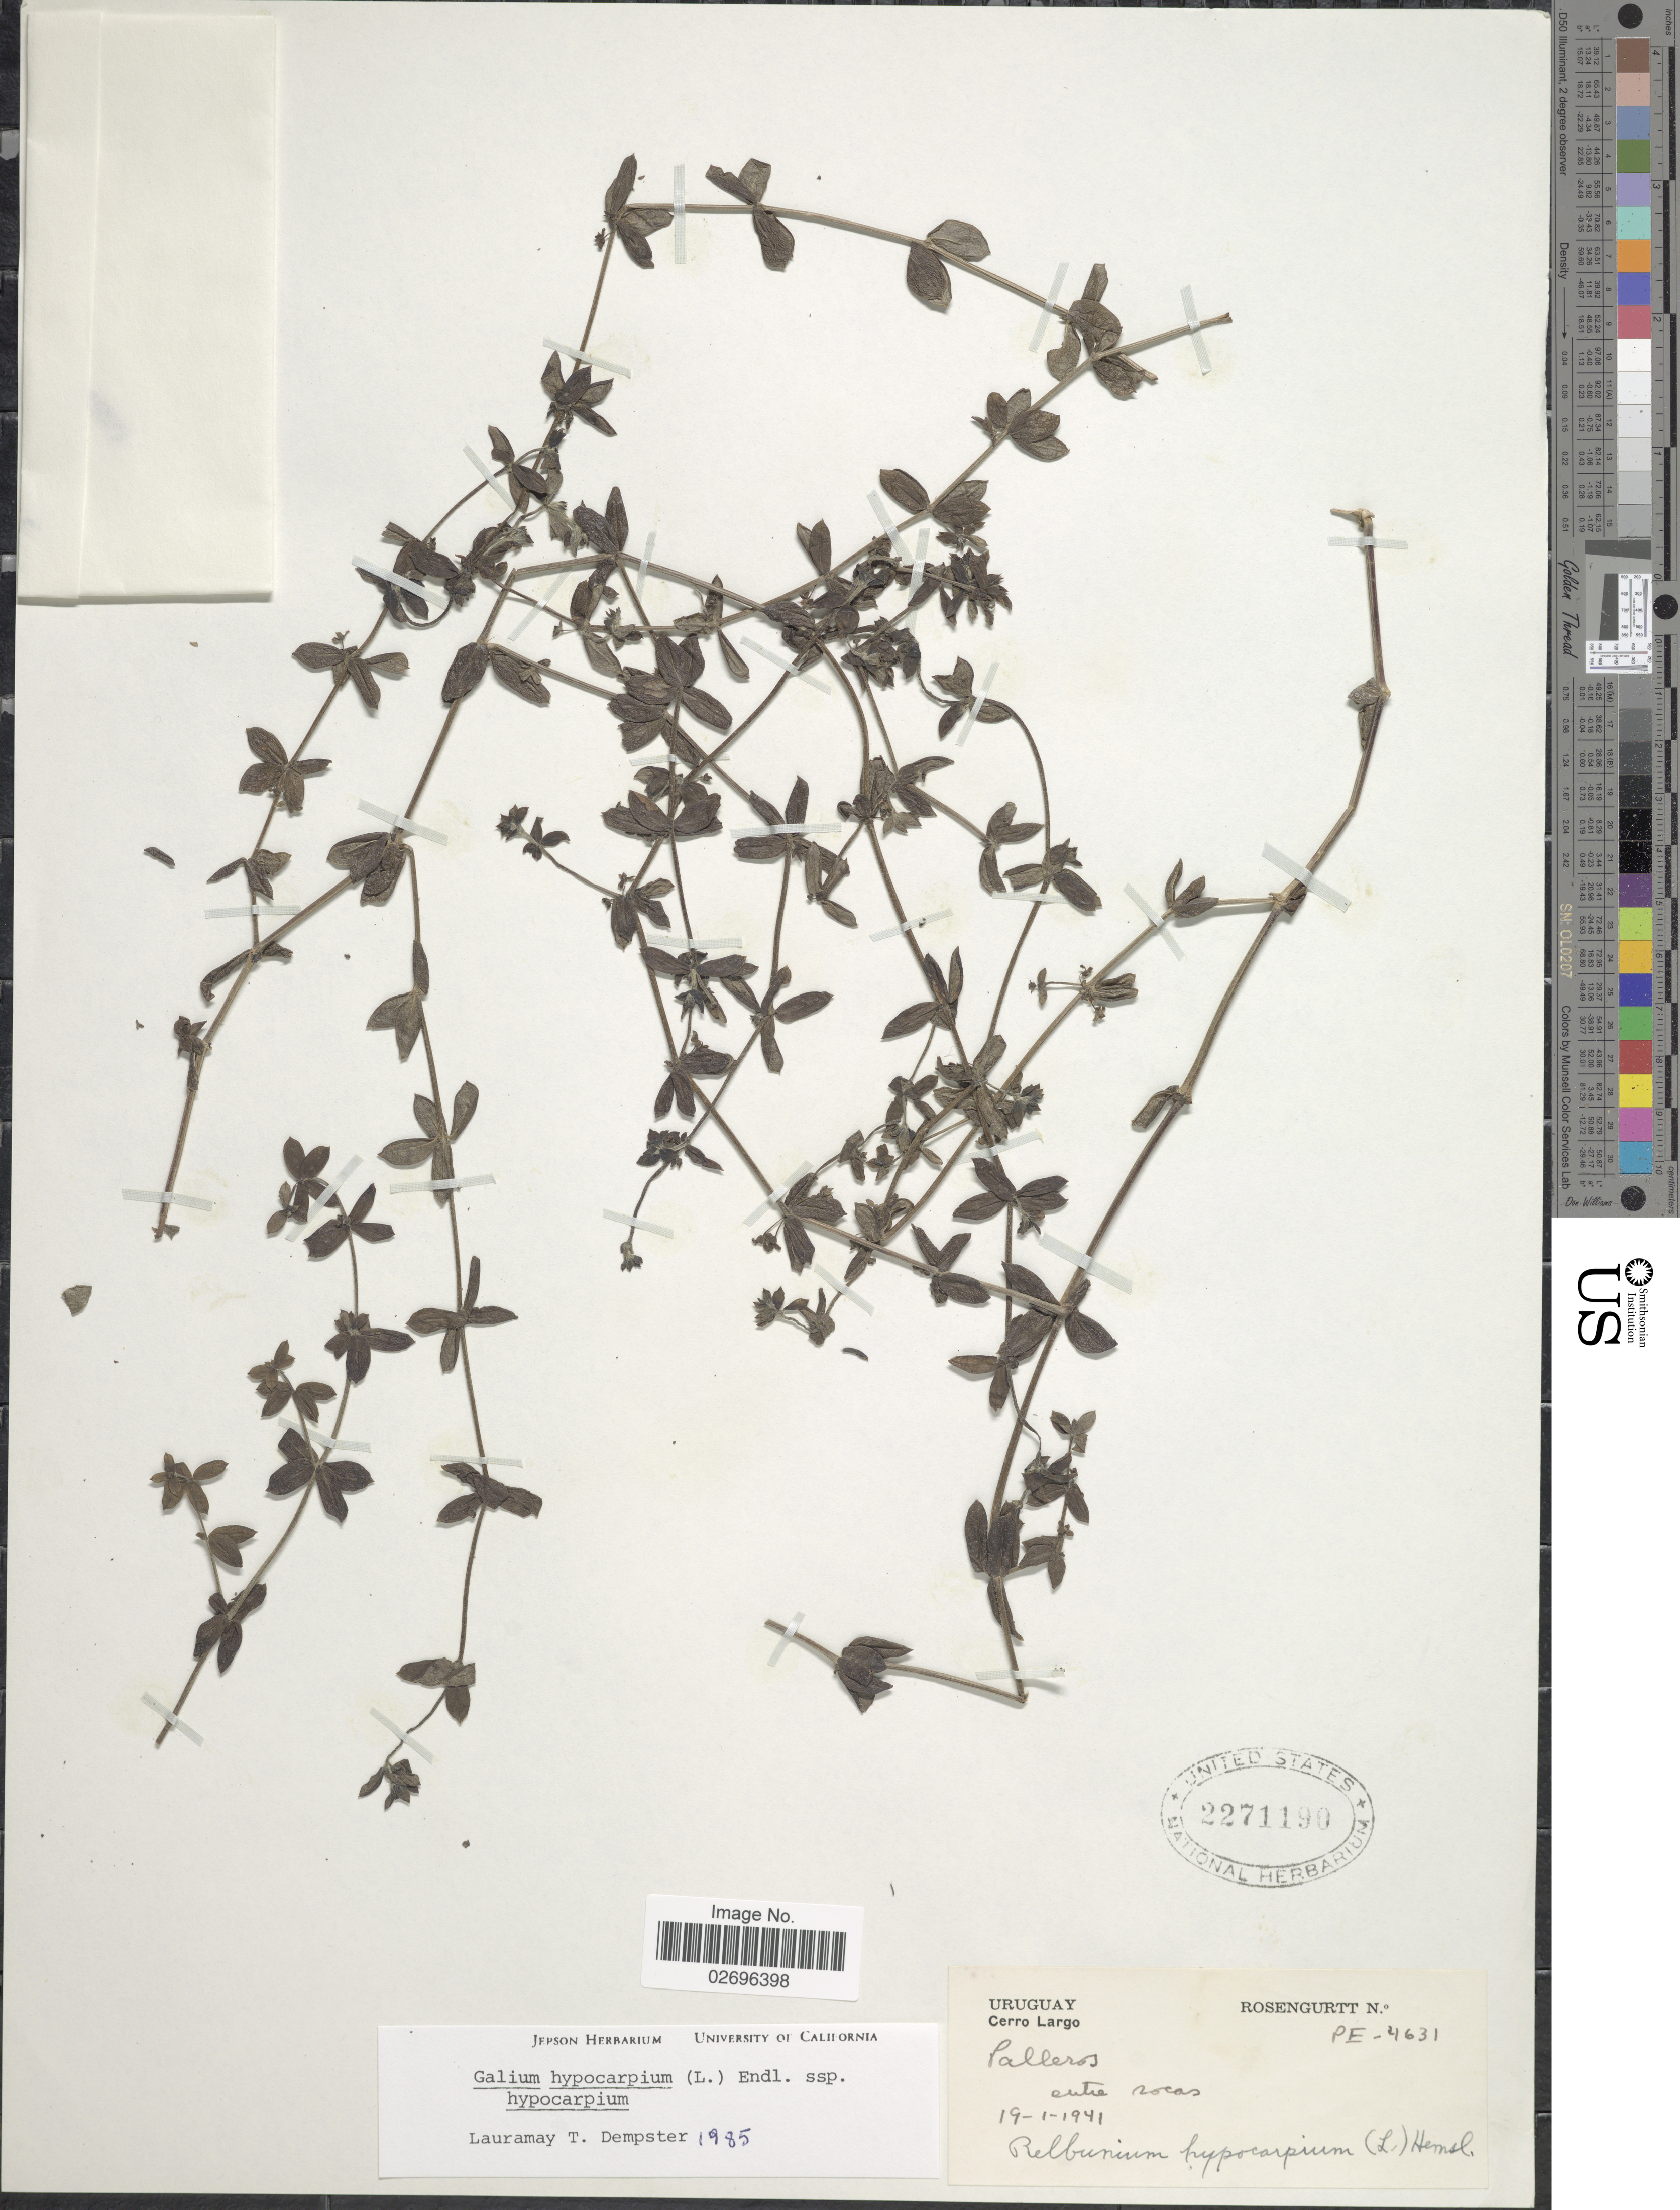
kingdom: Plantae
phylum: Tracheophyta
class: Magnoliopsida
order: Gentianales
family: Rubiaceae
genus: Galium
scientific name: Galium hypocarpium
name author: (L.) Endl. ex Griseb.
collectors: Rosengurtt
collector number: PE-4631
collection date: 1941-01-19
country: Uruguay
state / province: Cerro Largo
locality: Palleros entre rocas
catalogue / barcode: US 2271190